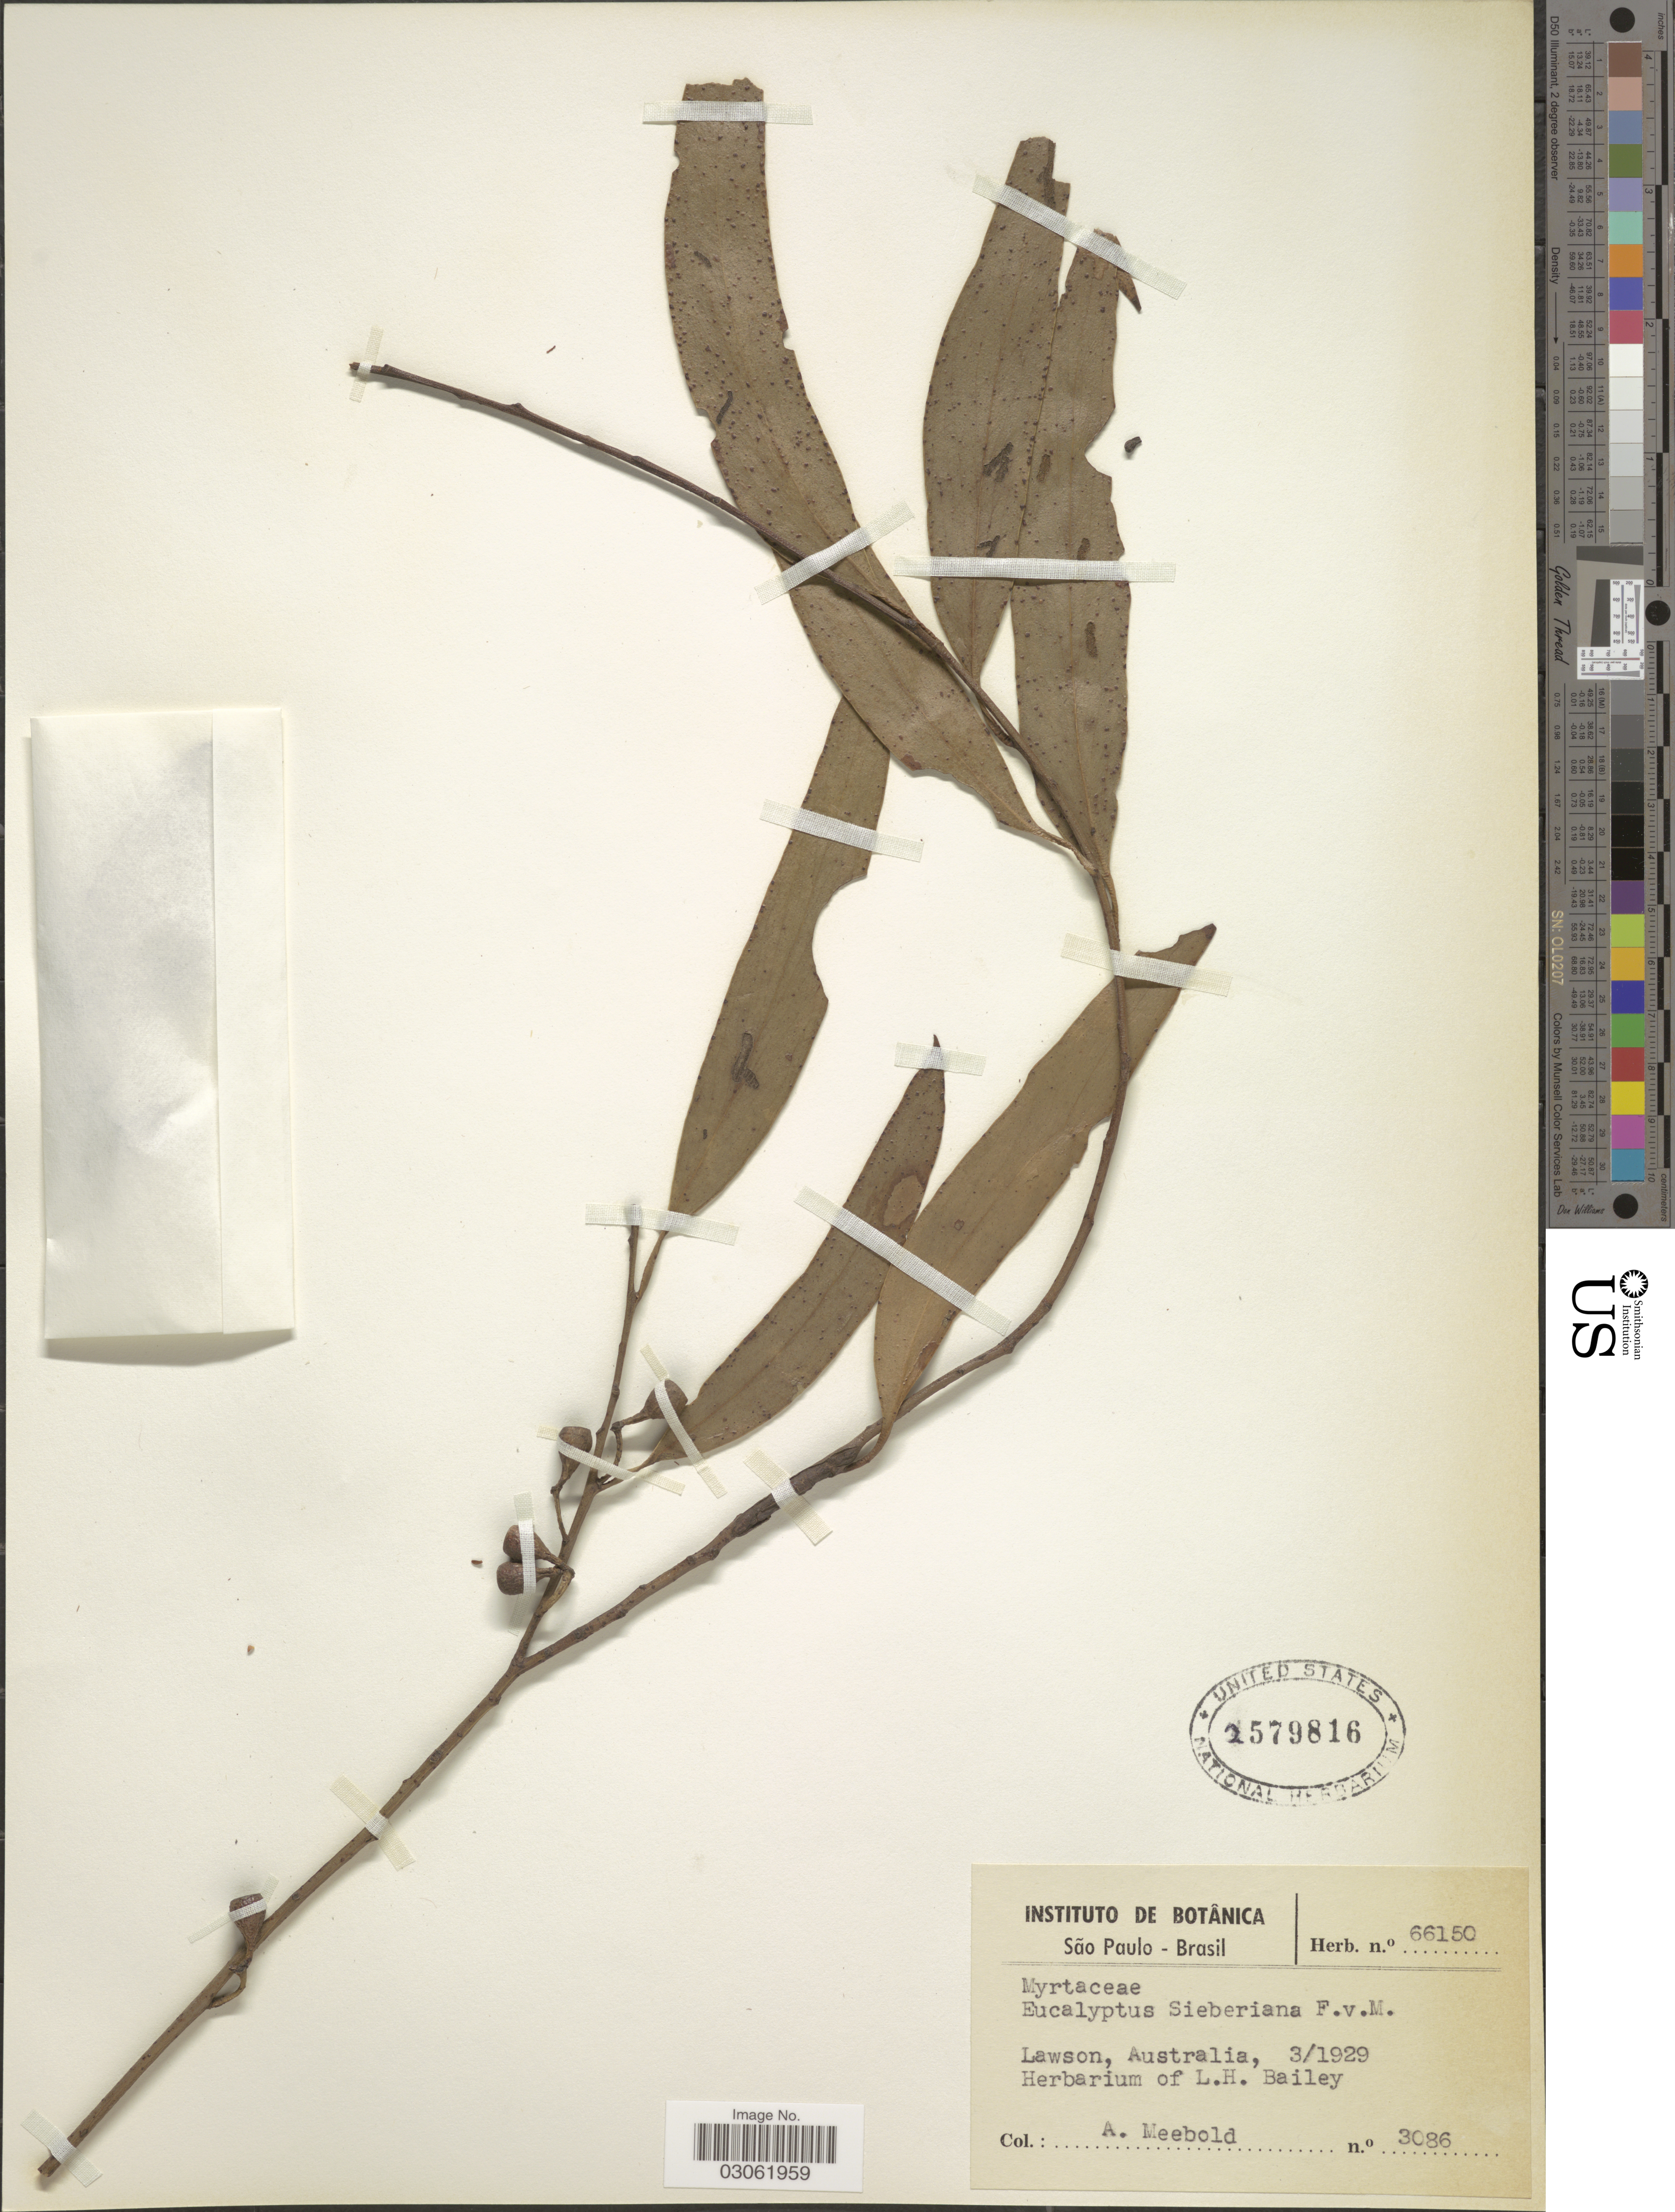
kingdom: Plantae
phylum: Tracheophyta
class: Magnoliopsida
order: Myrtales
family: Myrtaceae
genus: Eucalyptus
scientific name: Eucalyptus sieberiana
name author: F. Muell.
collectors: A. Meebold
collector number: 3086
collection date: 1929-03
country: Australia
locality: Lawson.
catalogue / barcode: US 2579816